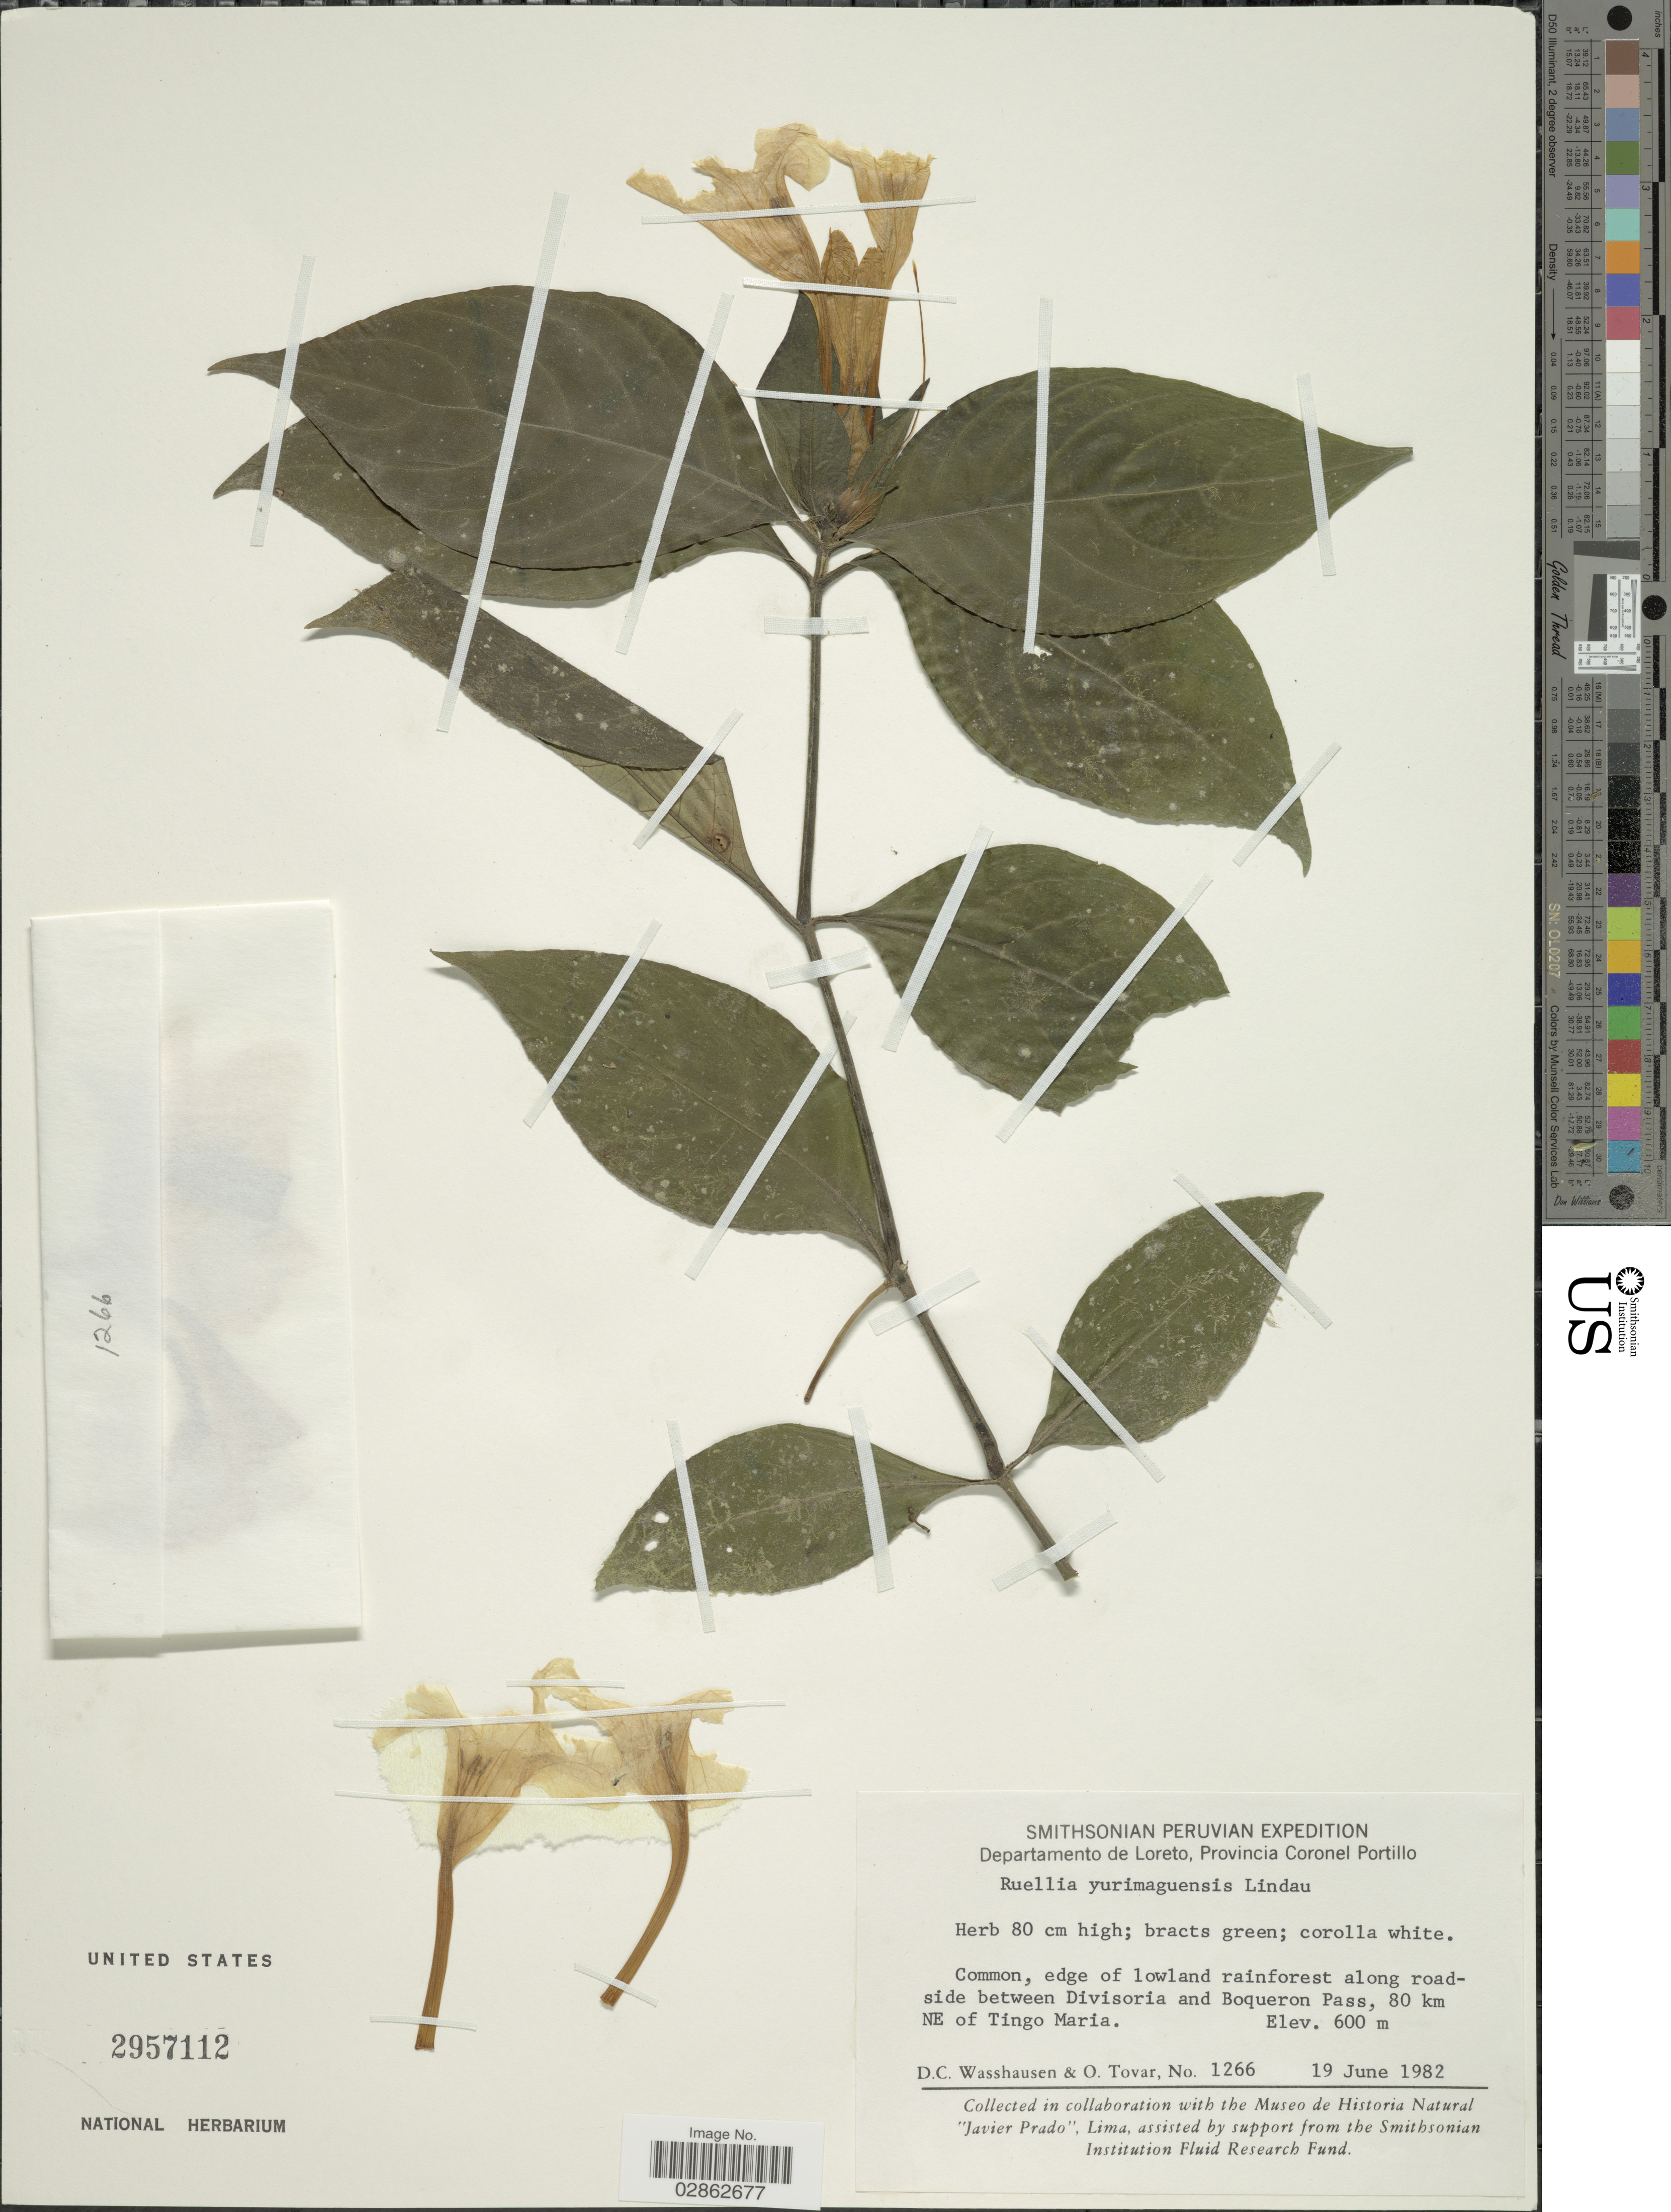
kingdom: Plantae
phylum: Tracheophyta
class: Magnoliopsida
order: Lamiales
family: Acanthaceae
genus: Ruellia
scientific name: Ruellia yurimaguensis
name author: Lindau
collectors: D. C. Wasshausen & Ó. Tovar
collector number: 1266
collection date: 1982-06-19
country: Peru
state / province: Loreto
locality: Departamento de Loreto, Provincia Coronel Portillo. Along roadside between Divisoria and Boqueron Pass, 80 km NE of Tingo Maria.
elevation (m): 600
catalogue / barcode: US 2957112